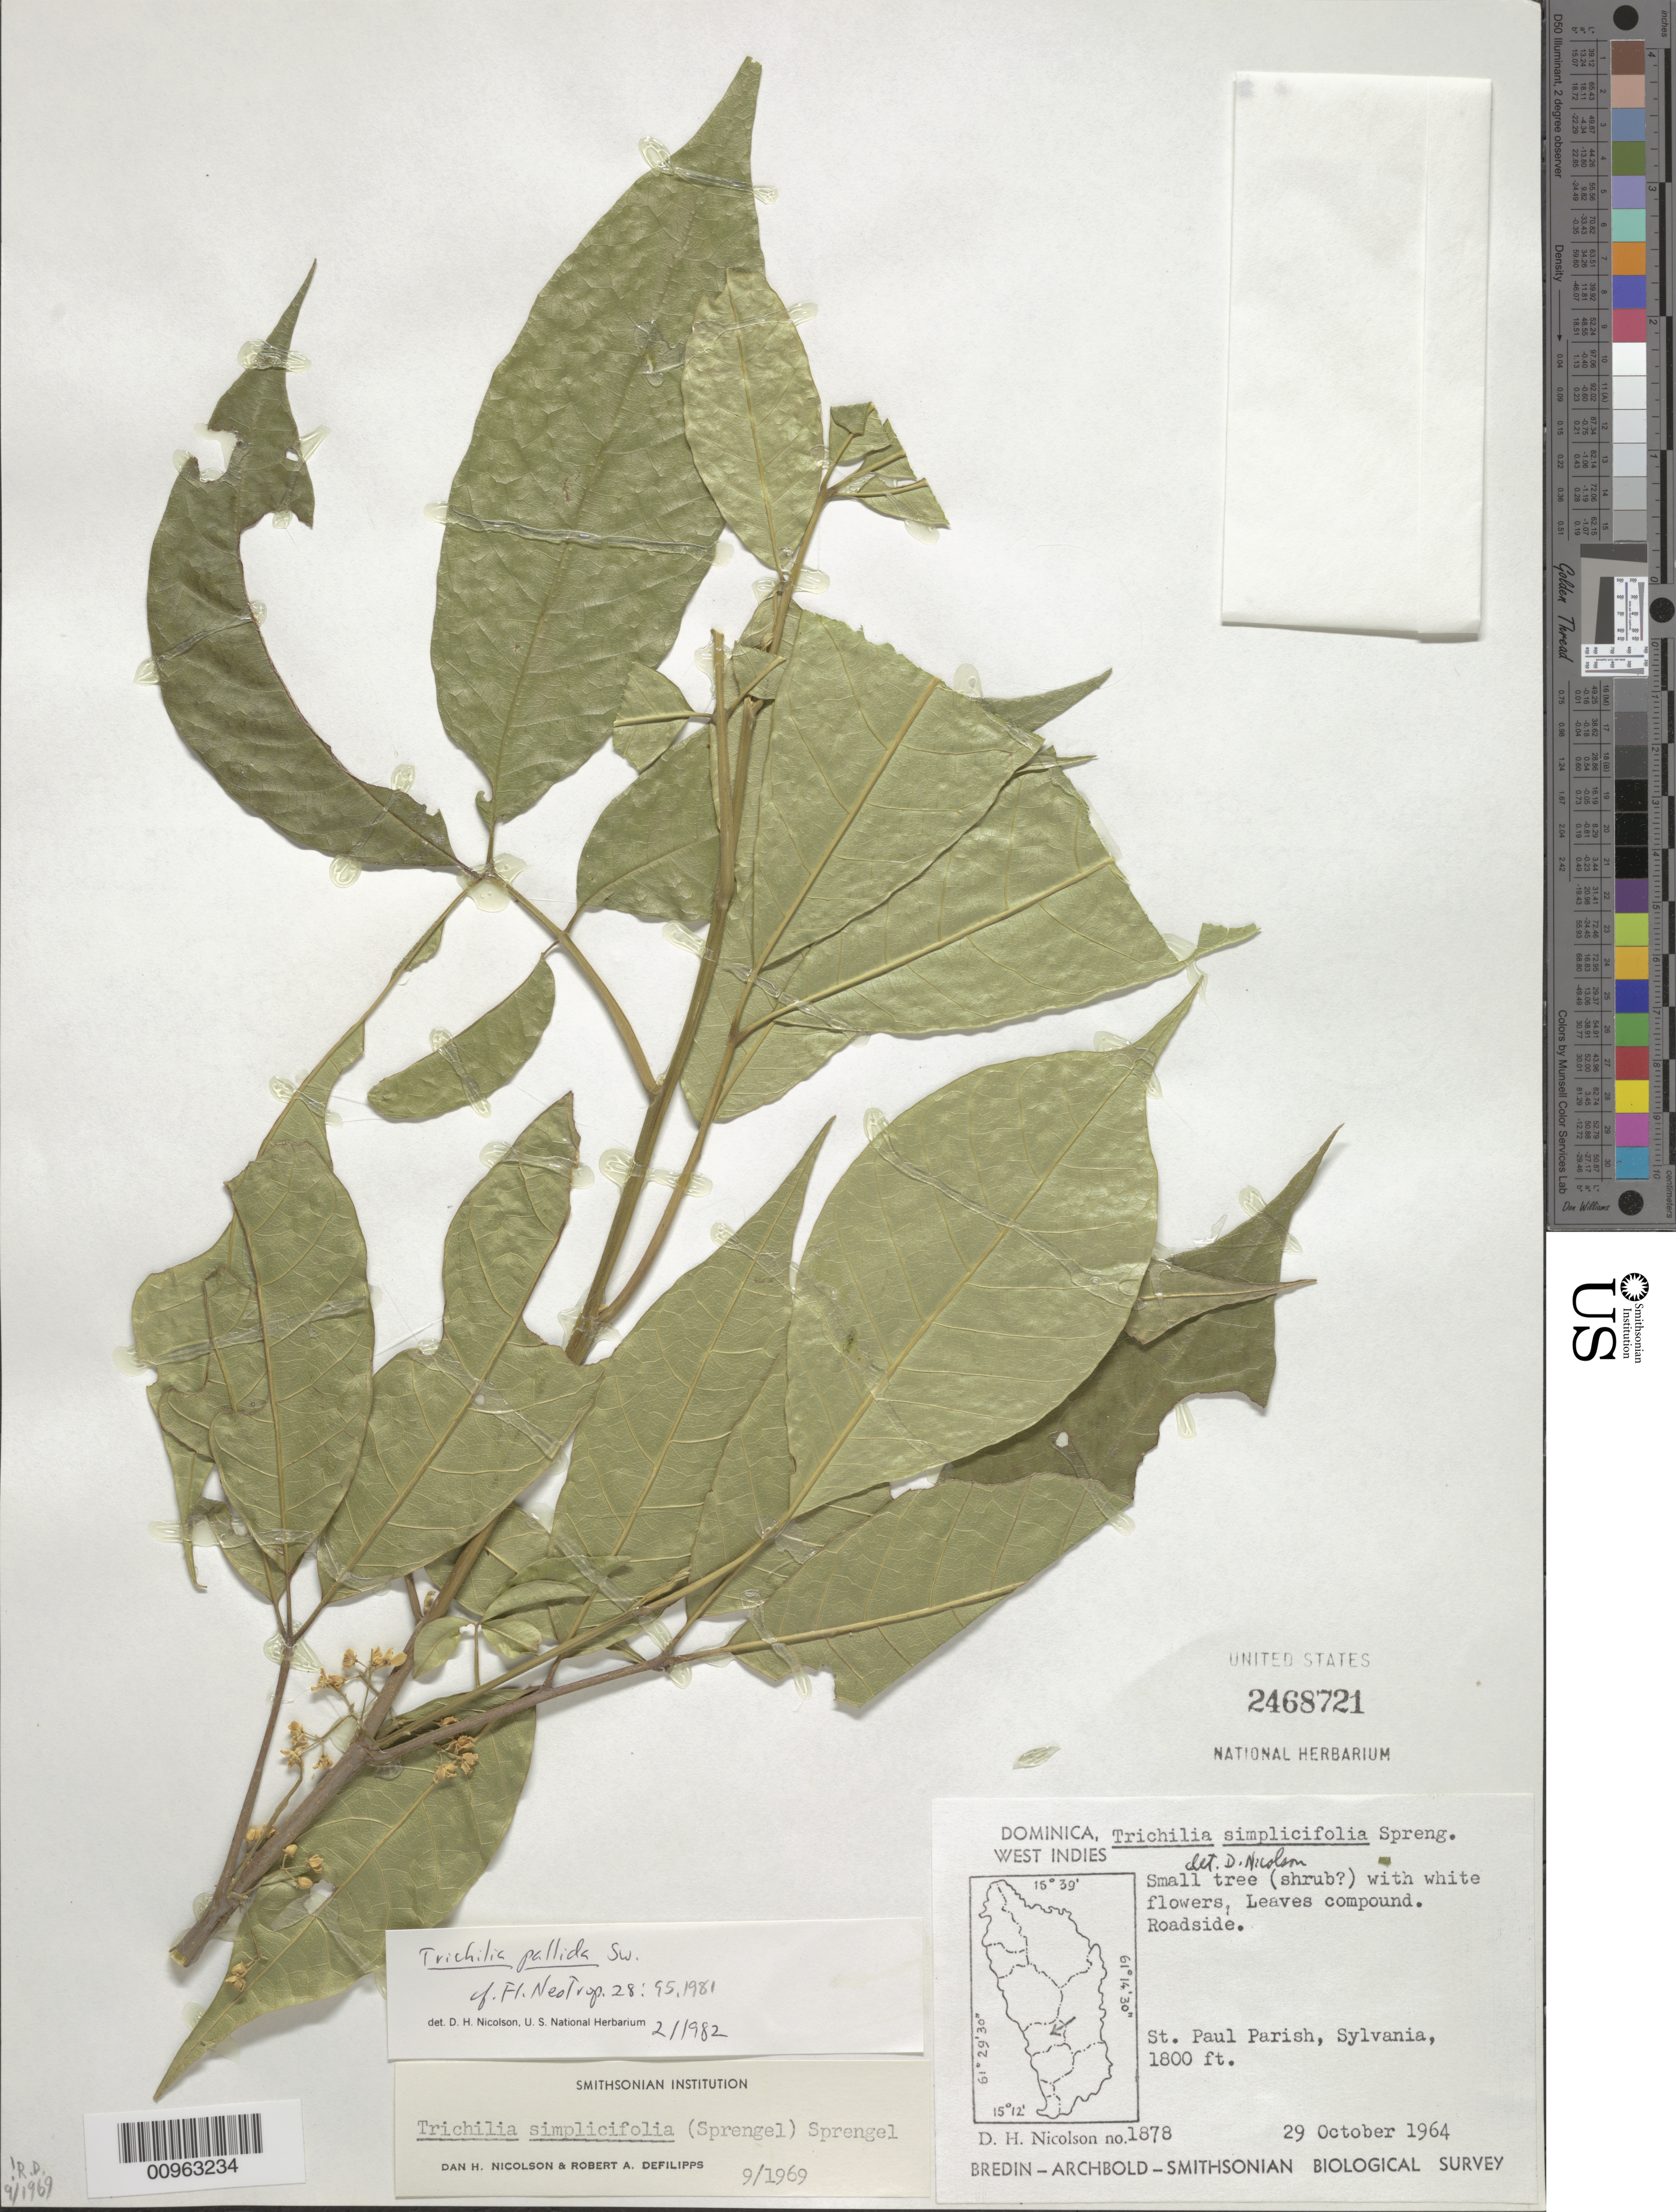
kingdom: Plantae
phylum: Tracheophyta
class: Magnoliopsida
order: Sapindales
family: Meliaceae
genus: Trichilia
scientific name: Trichilia pallida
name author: Sw.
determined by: Nicolson, Dan H.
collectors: D. H. Nicolson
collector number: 1878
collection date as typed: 29 Jul 1964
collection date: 1964-07-29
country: Dominica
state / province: St. Paul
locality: Sylvania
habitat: Roadside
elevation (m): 549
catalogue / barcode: US 2468721